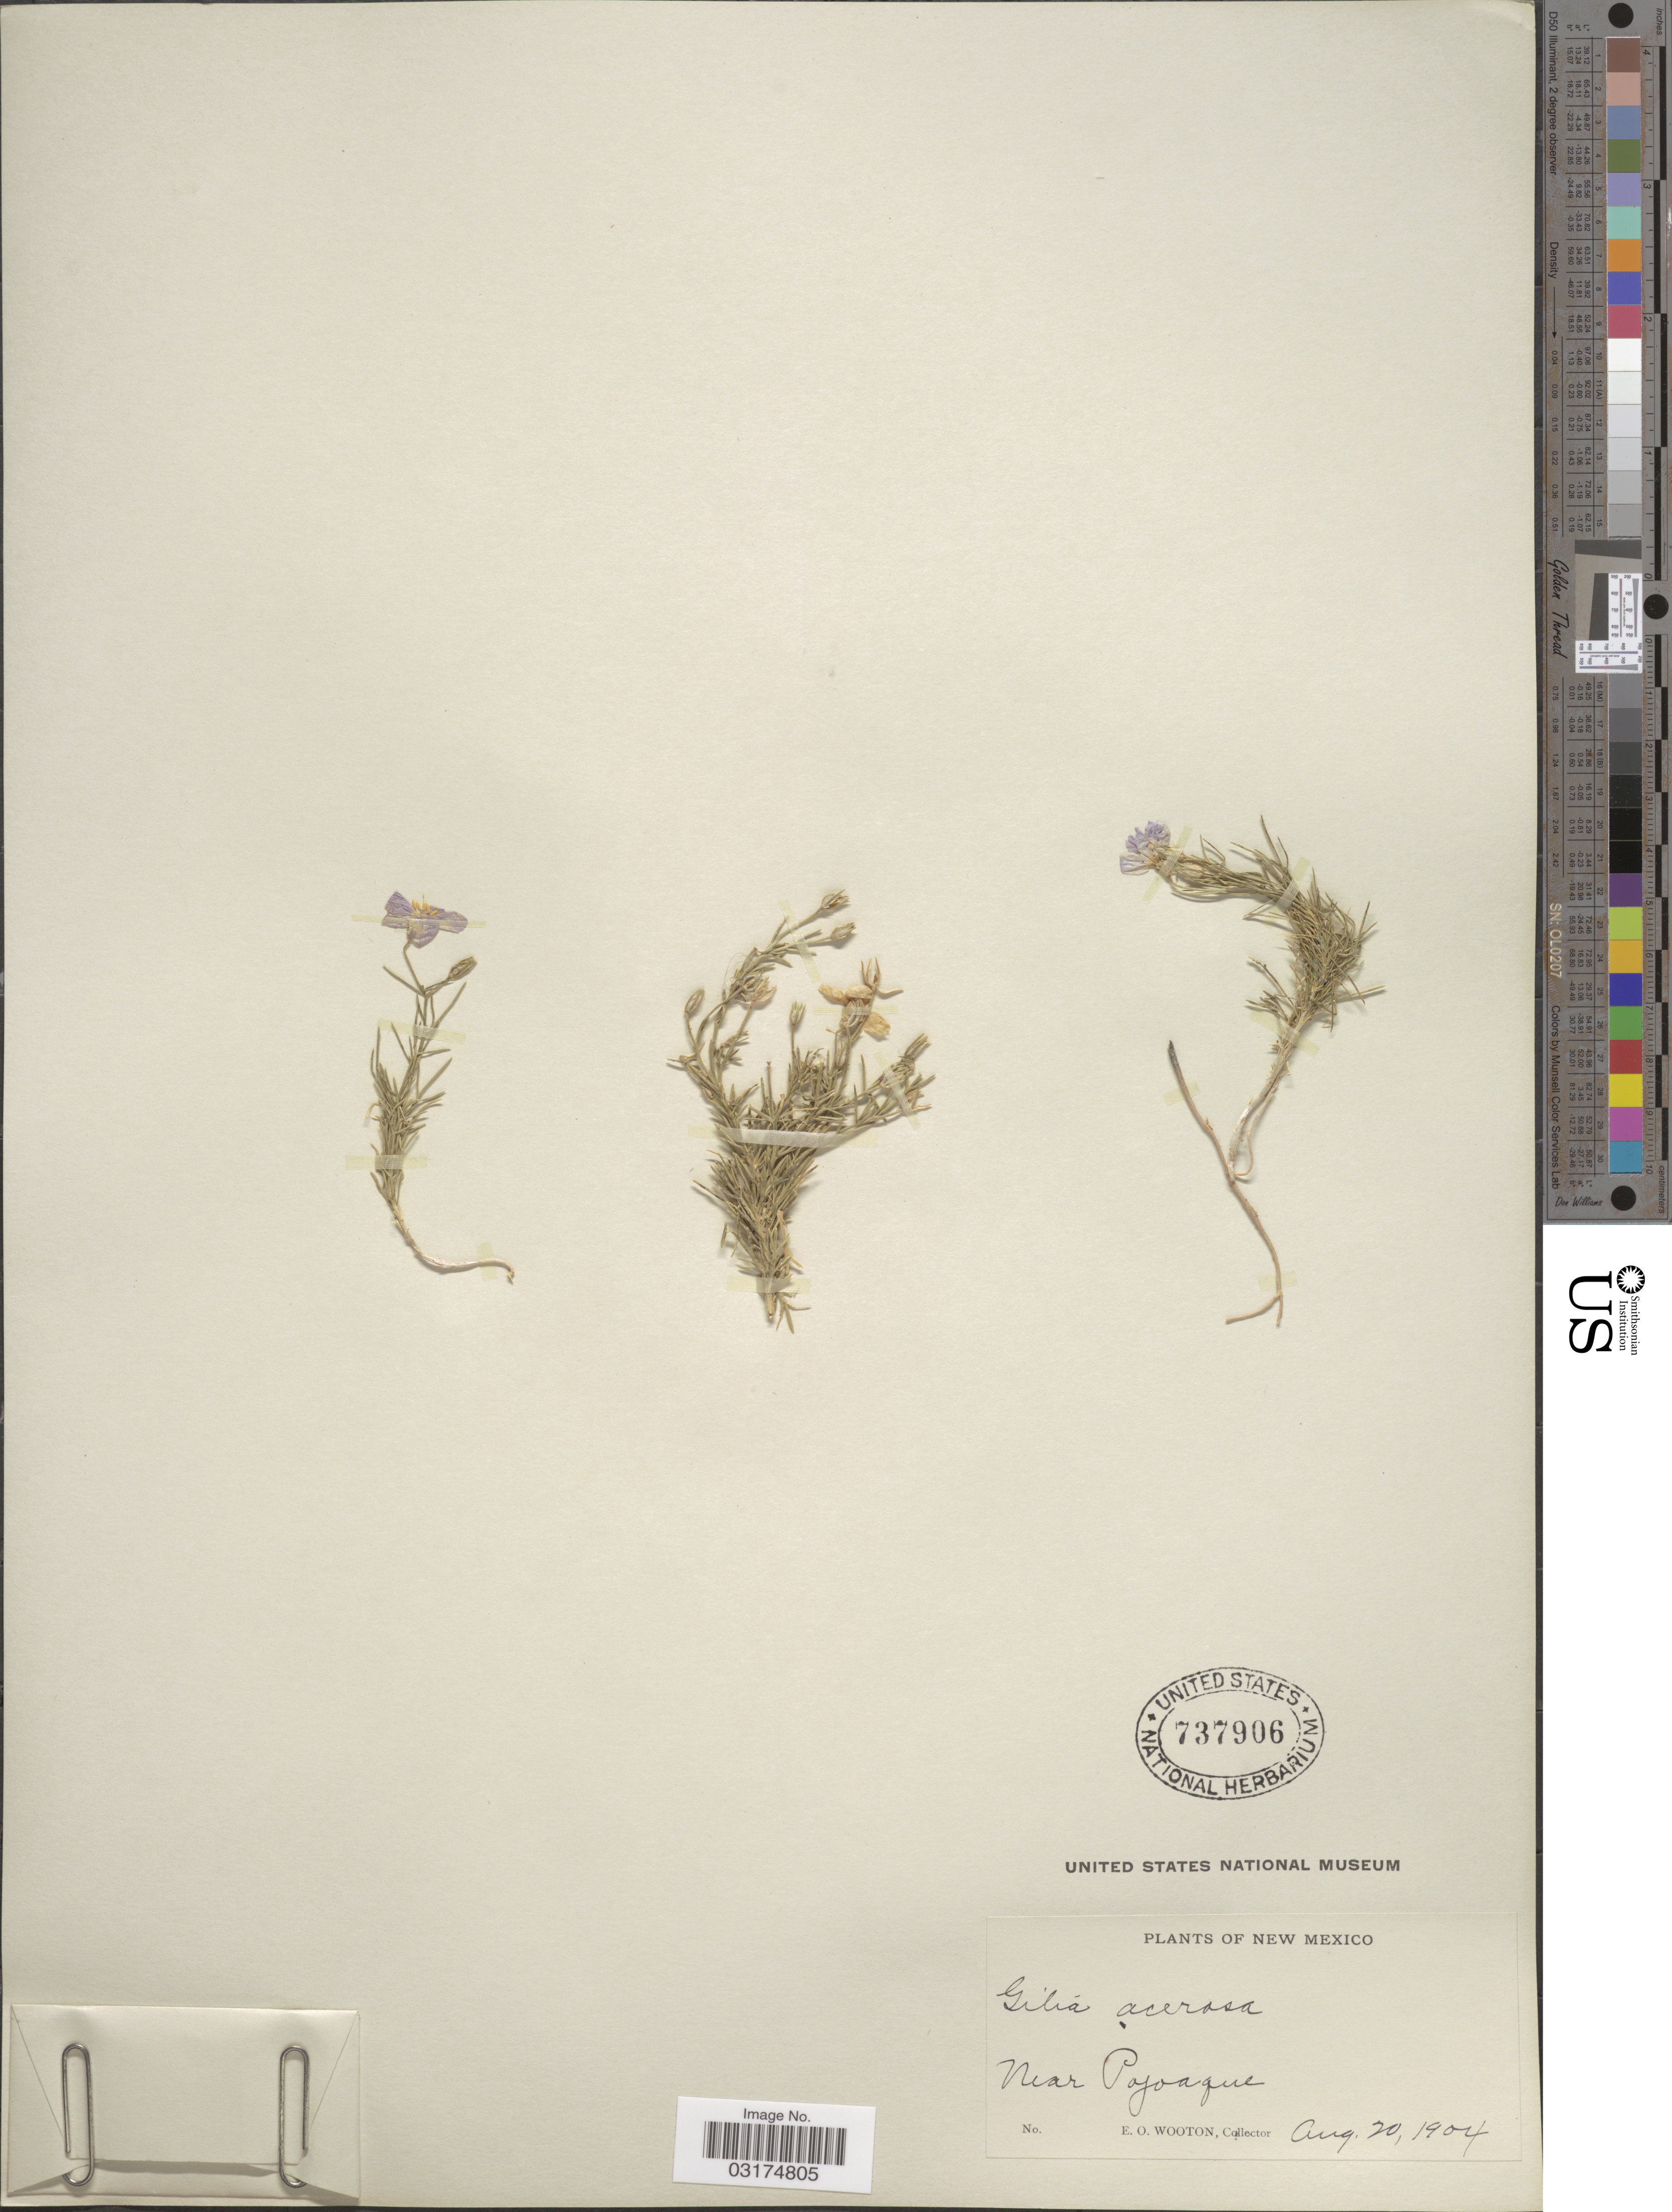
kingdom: Plantae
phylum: Tracheophyta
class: Magnoliopsida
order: Ericales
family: Polemoniaceae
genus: Giliastrum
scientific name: Giliastrum acerosum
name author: (A. Gray) Rydb.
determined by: Strong, Mark T., (BOT), Smithsonian Institution - National Museum of Natural History (UNITED STATES)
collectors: E. O. Wooton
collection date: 1904-08-20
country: United States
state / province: New Mexico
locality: Near Pojoaque.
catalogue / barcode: US 737906